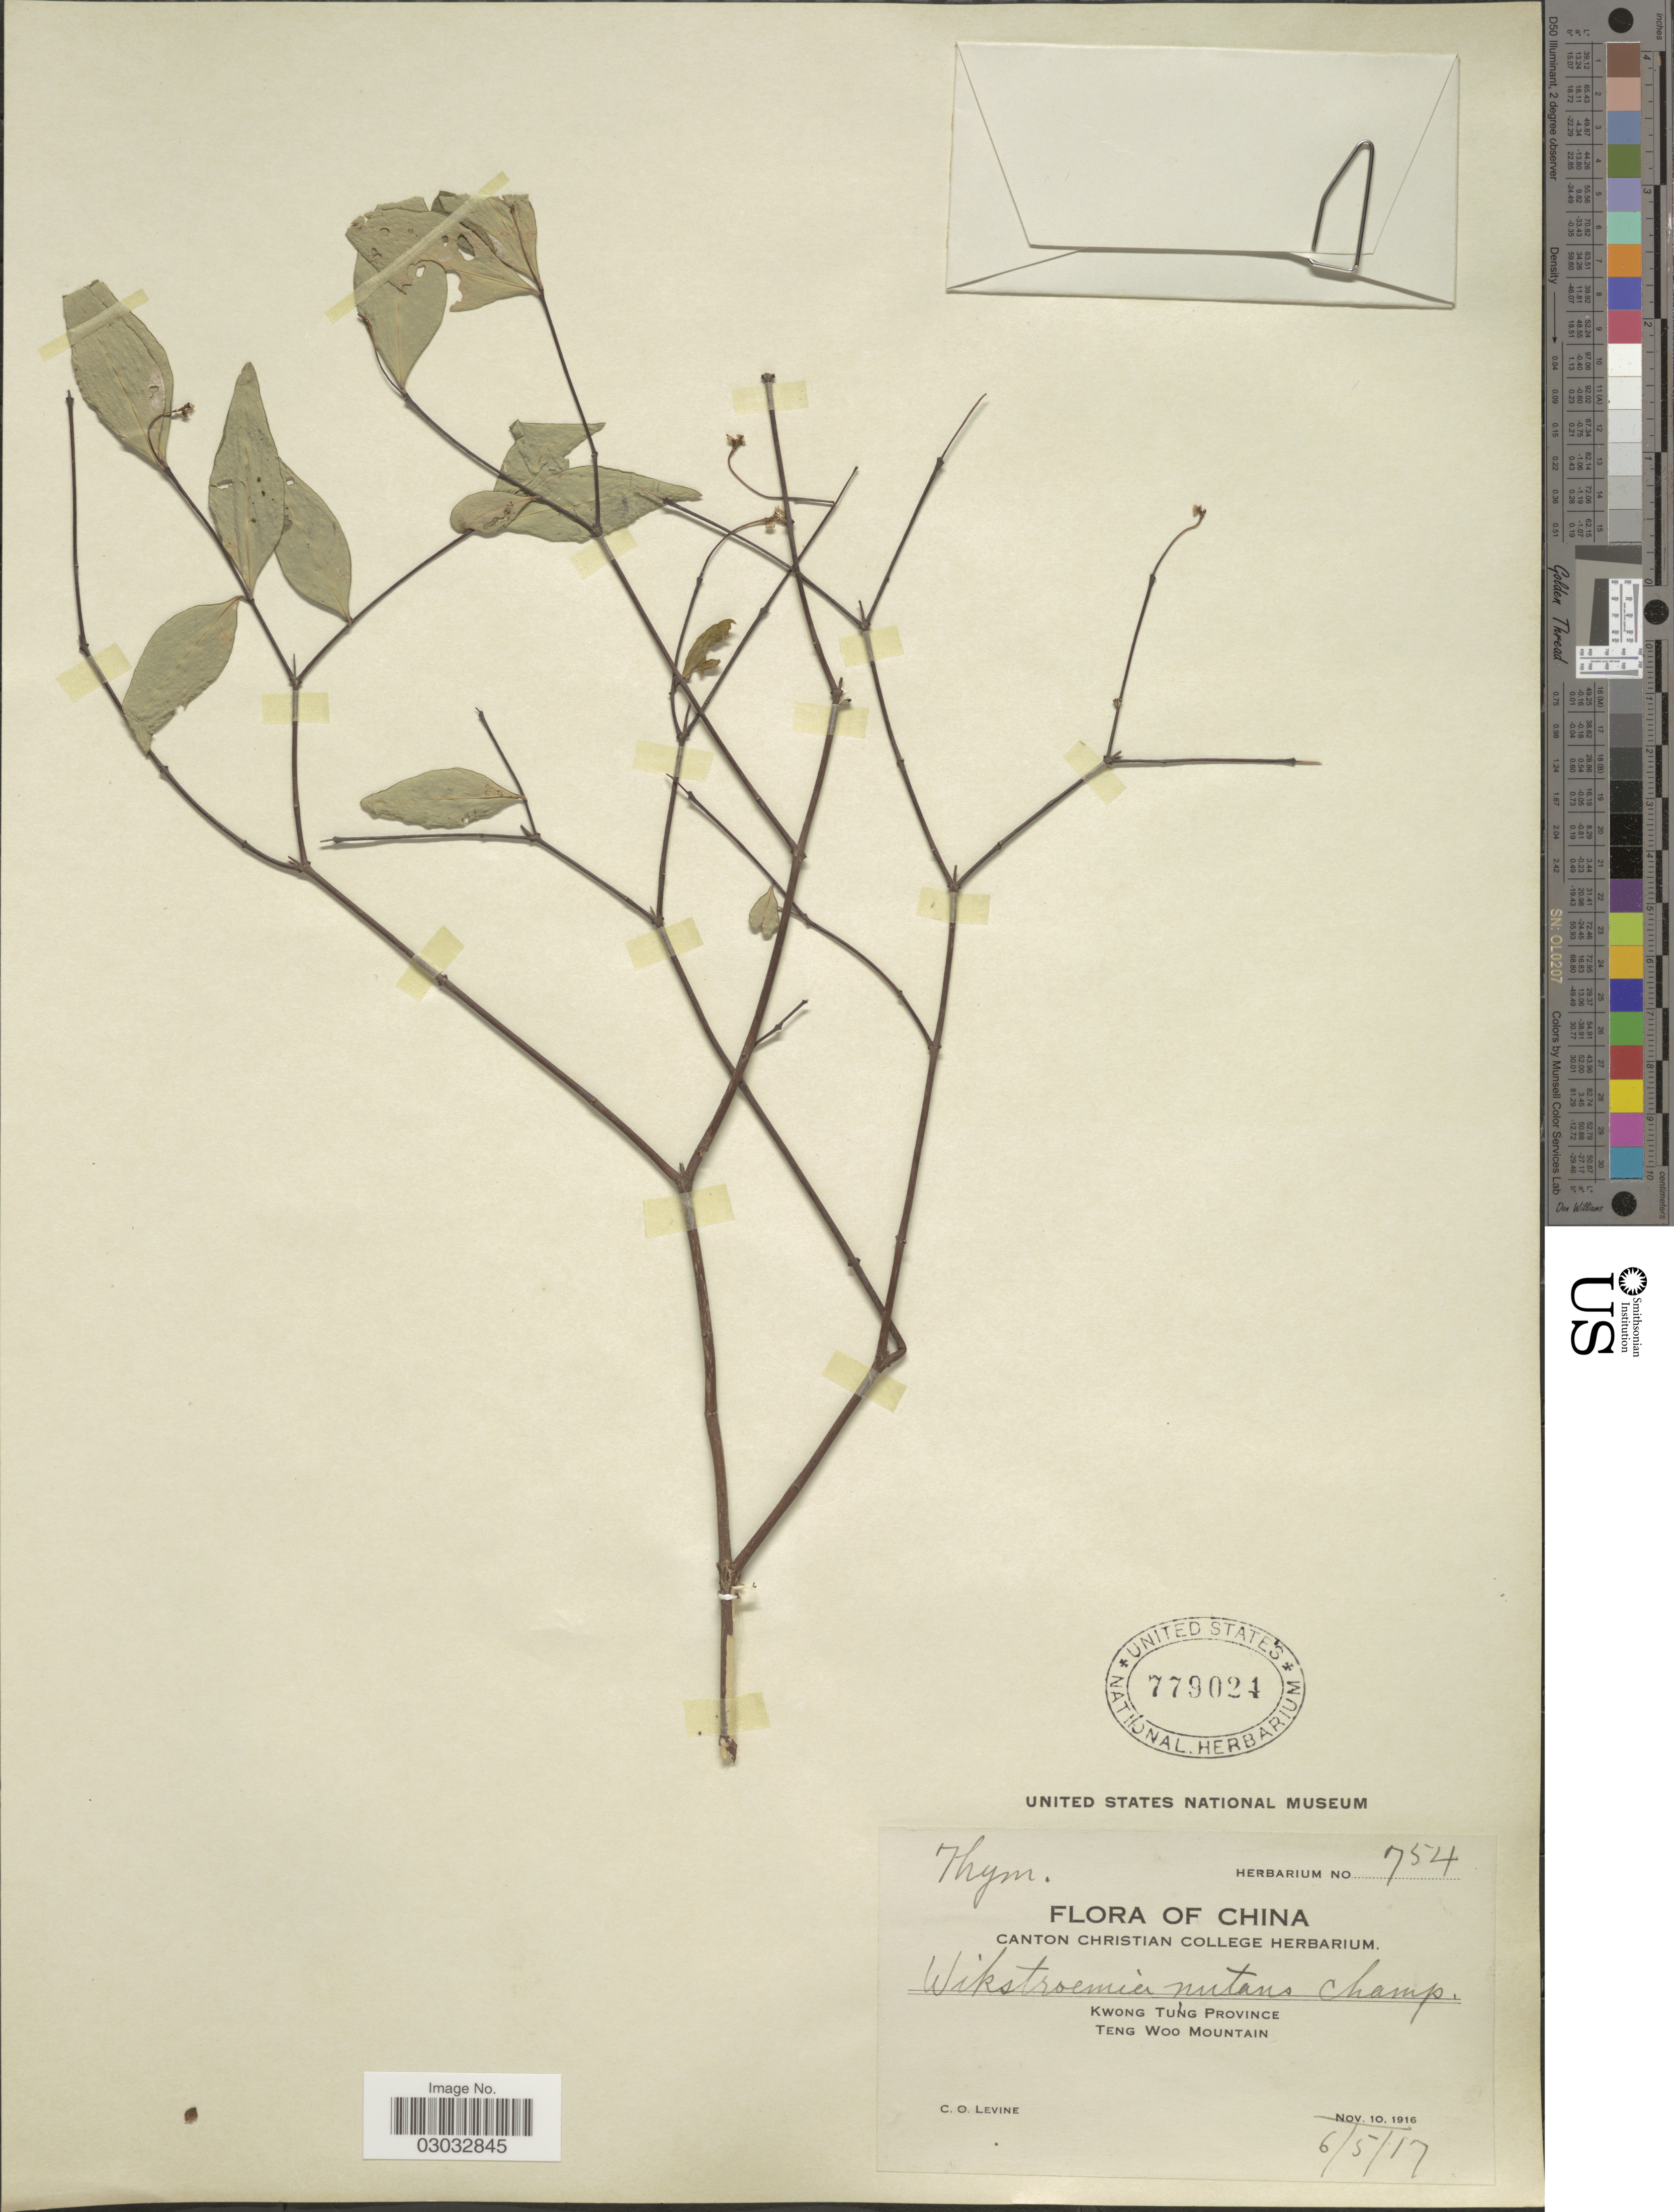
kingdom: Plantae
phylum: Tracheophyta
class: Magnoliopsida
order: Malvales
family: Thymelaeaceae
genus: Wikstroemia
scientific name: Wikstroemia nutans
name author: Champ. ex Benth.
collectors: C. O. Levine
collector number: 754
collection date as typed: Transcribed d/m/y: 6/5/17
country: China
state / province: Guangdong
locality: Kwong Tung Province, Teng Woo Mountain.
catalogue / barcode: US 779024